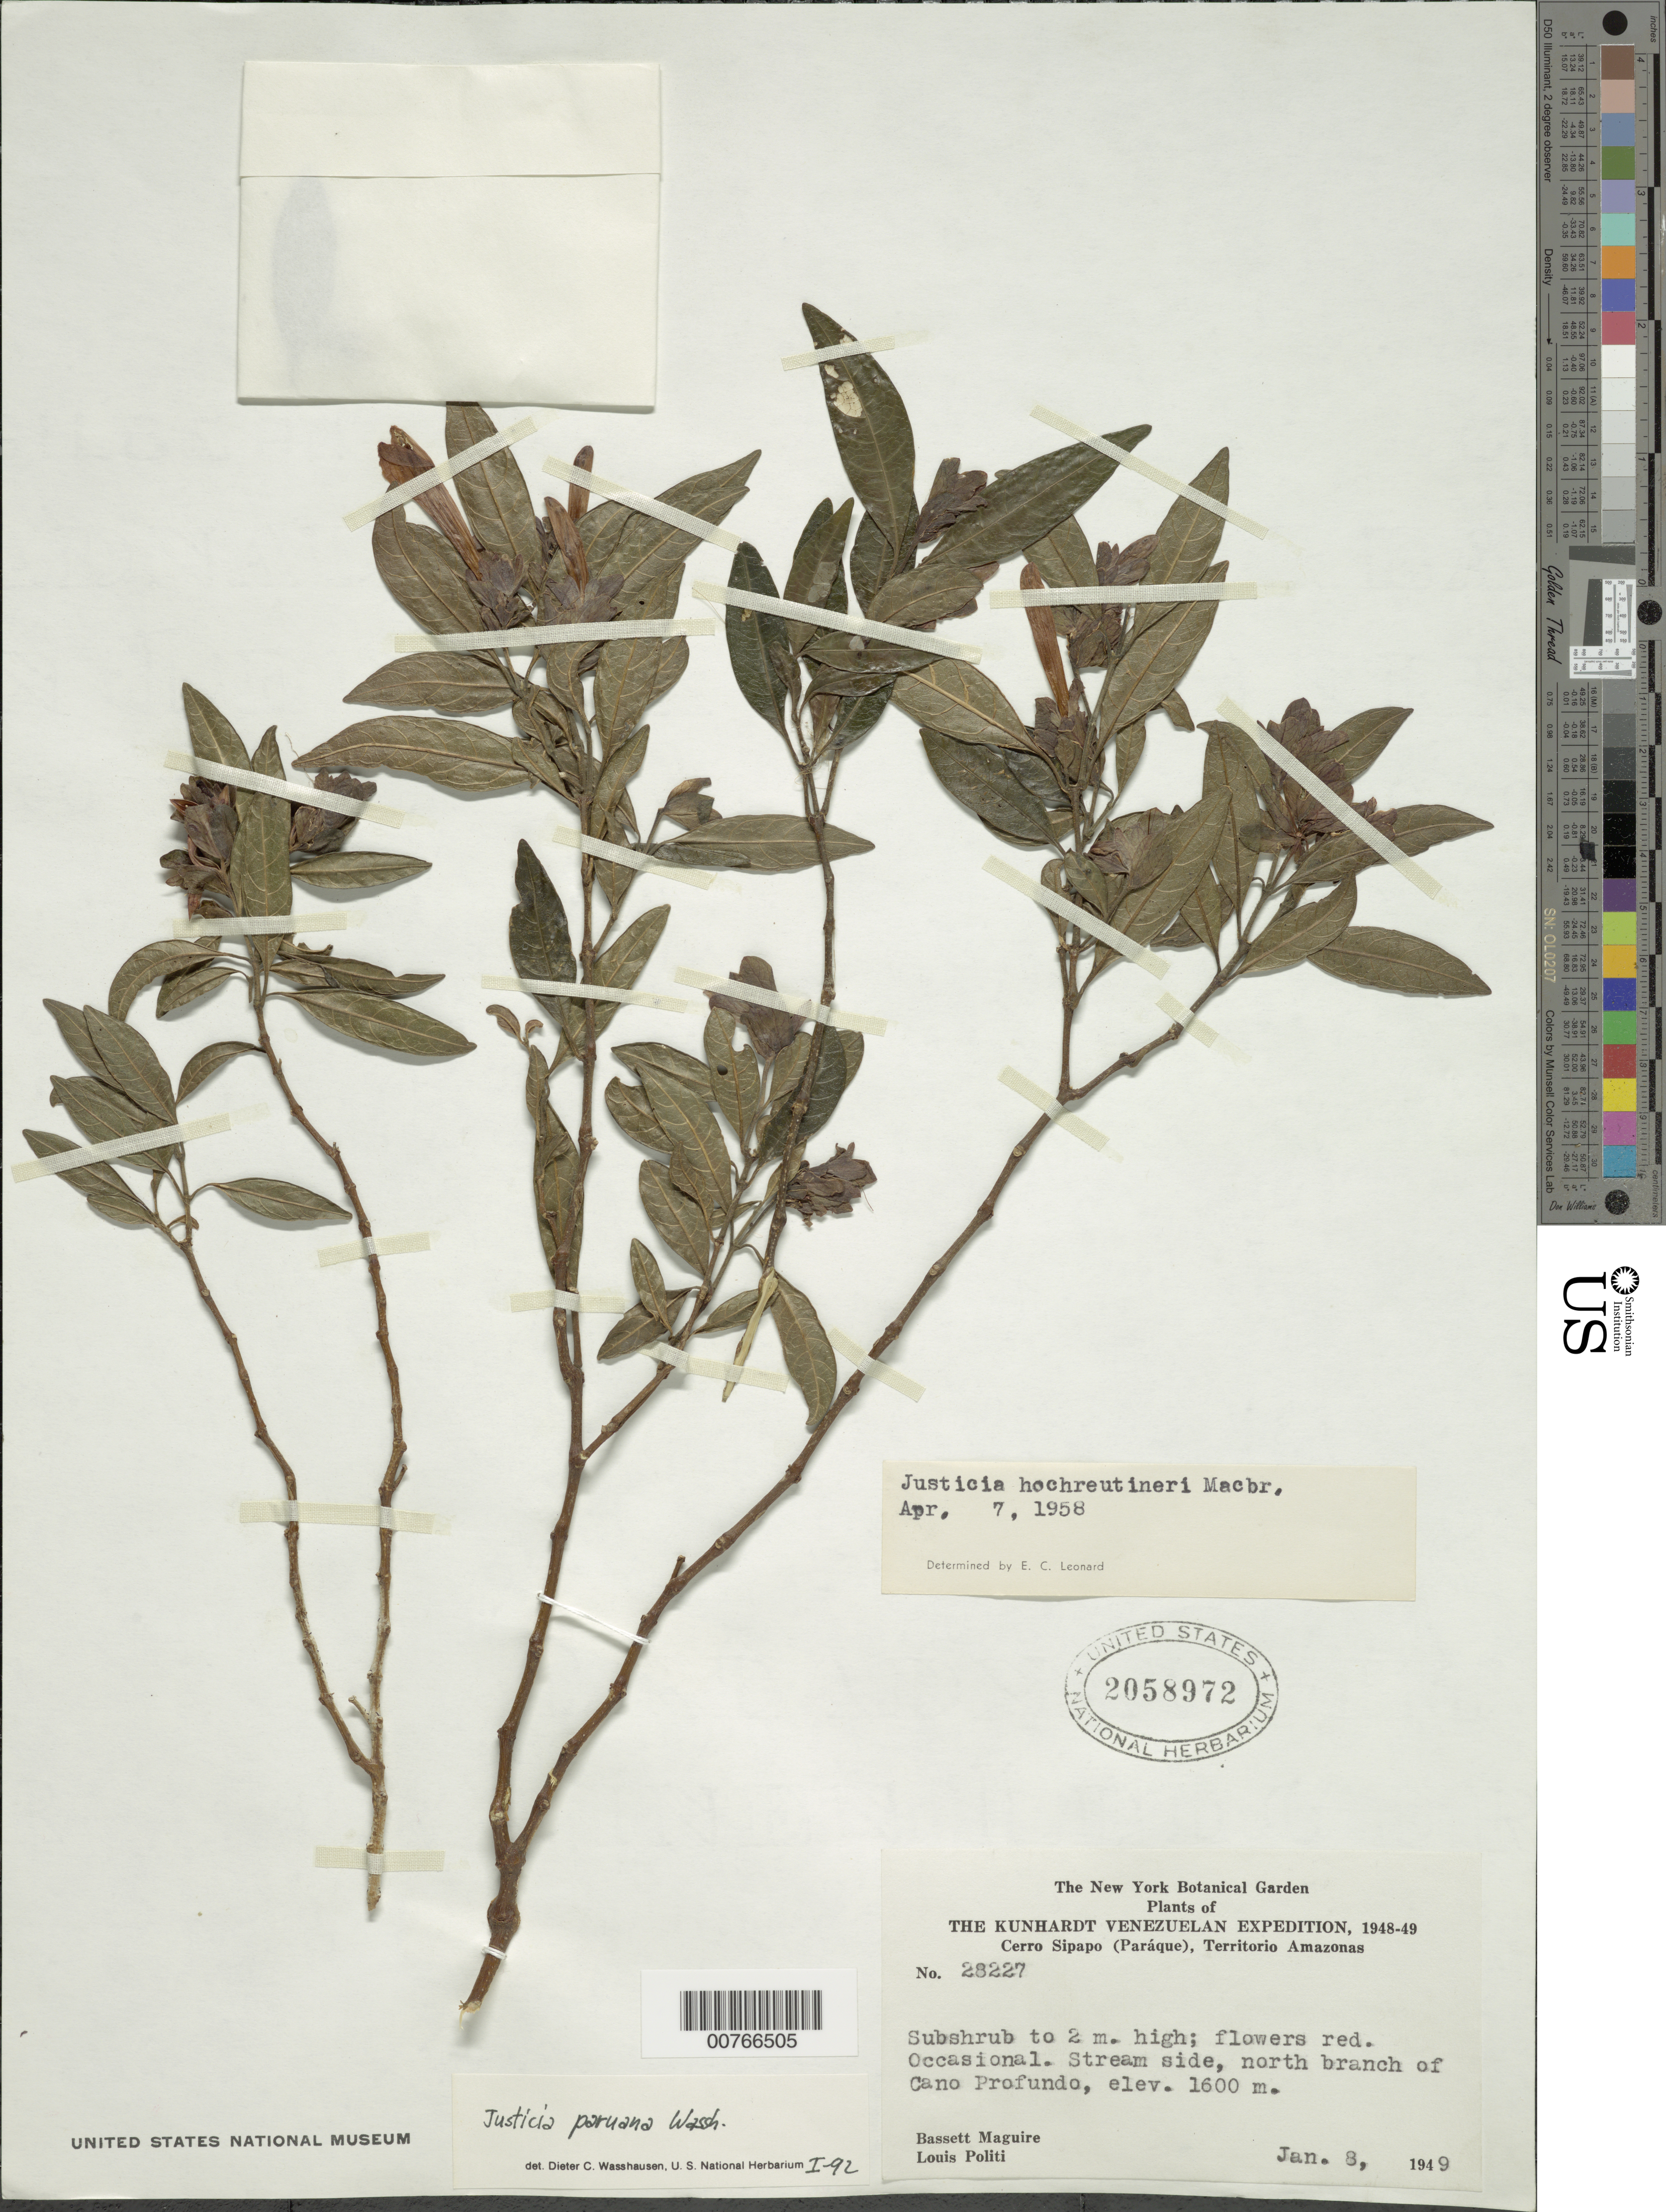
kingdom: Plantae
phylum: Tracheophyta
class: Magnoliopsida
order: Lamiales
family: Acanthaceae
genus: Justicia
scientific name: Justicia paruana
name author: Wassh.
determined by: Wasshausen, Dieter C., (BOT), Smithsonian Institution - National Museum of Natural History (UNITED STATES)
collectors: B. Maguire & L. Politi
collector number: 28227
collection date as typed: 8-Jan-49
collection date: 1949-01-08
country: Venezuela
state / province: Amazonas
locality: Cerro Sipapo (Paráque), upper Caño Negro; north branch of Caño Profundo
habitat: Streamside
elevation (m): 1600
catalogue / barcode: US 2058972